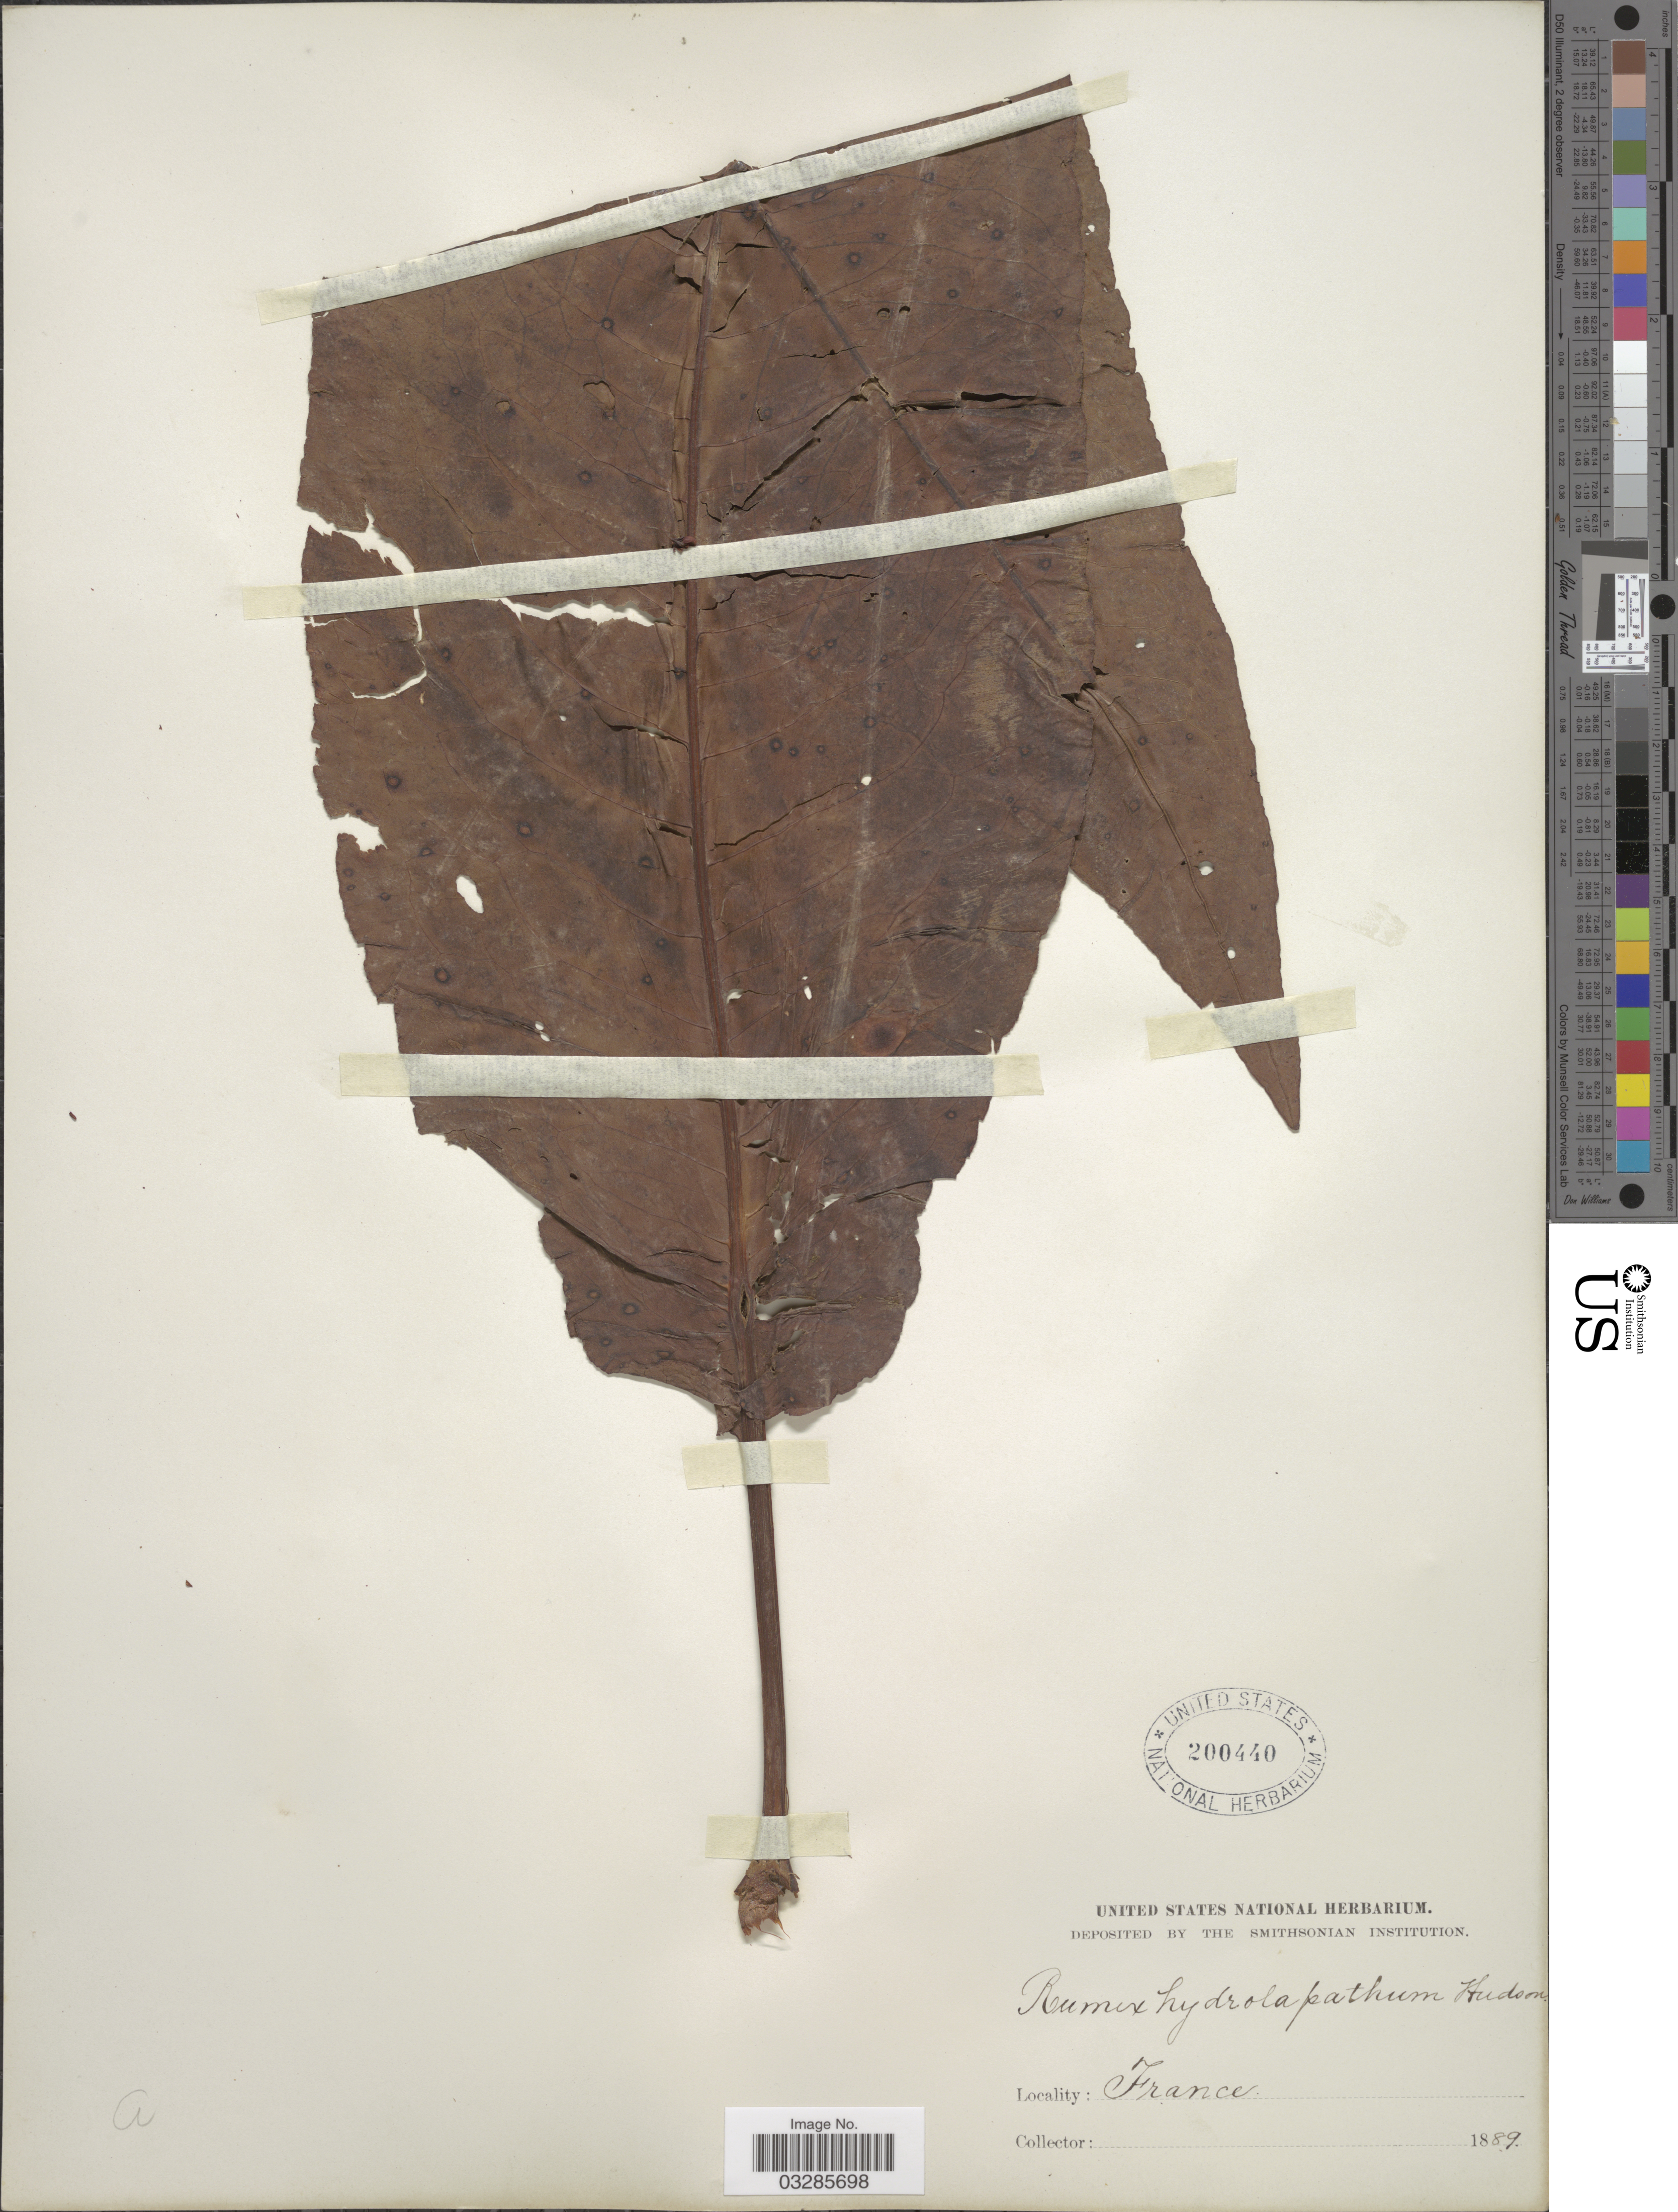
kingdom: Plantae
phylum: Tracheophyta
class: Magnoliopsida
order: Caryophyllales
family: Polygonaceae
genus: Rumex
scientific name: Rumex hydrolapathum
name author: Huds.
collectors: ex herb. United States National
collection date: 1889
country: France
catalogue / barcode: US 200440